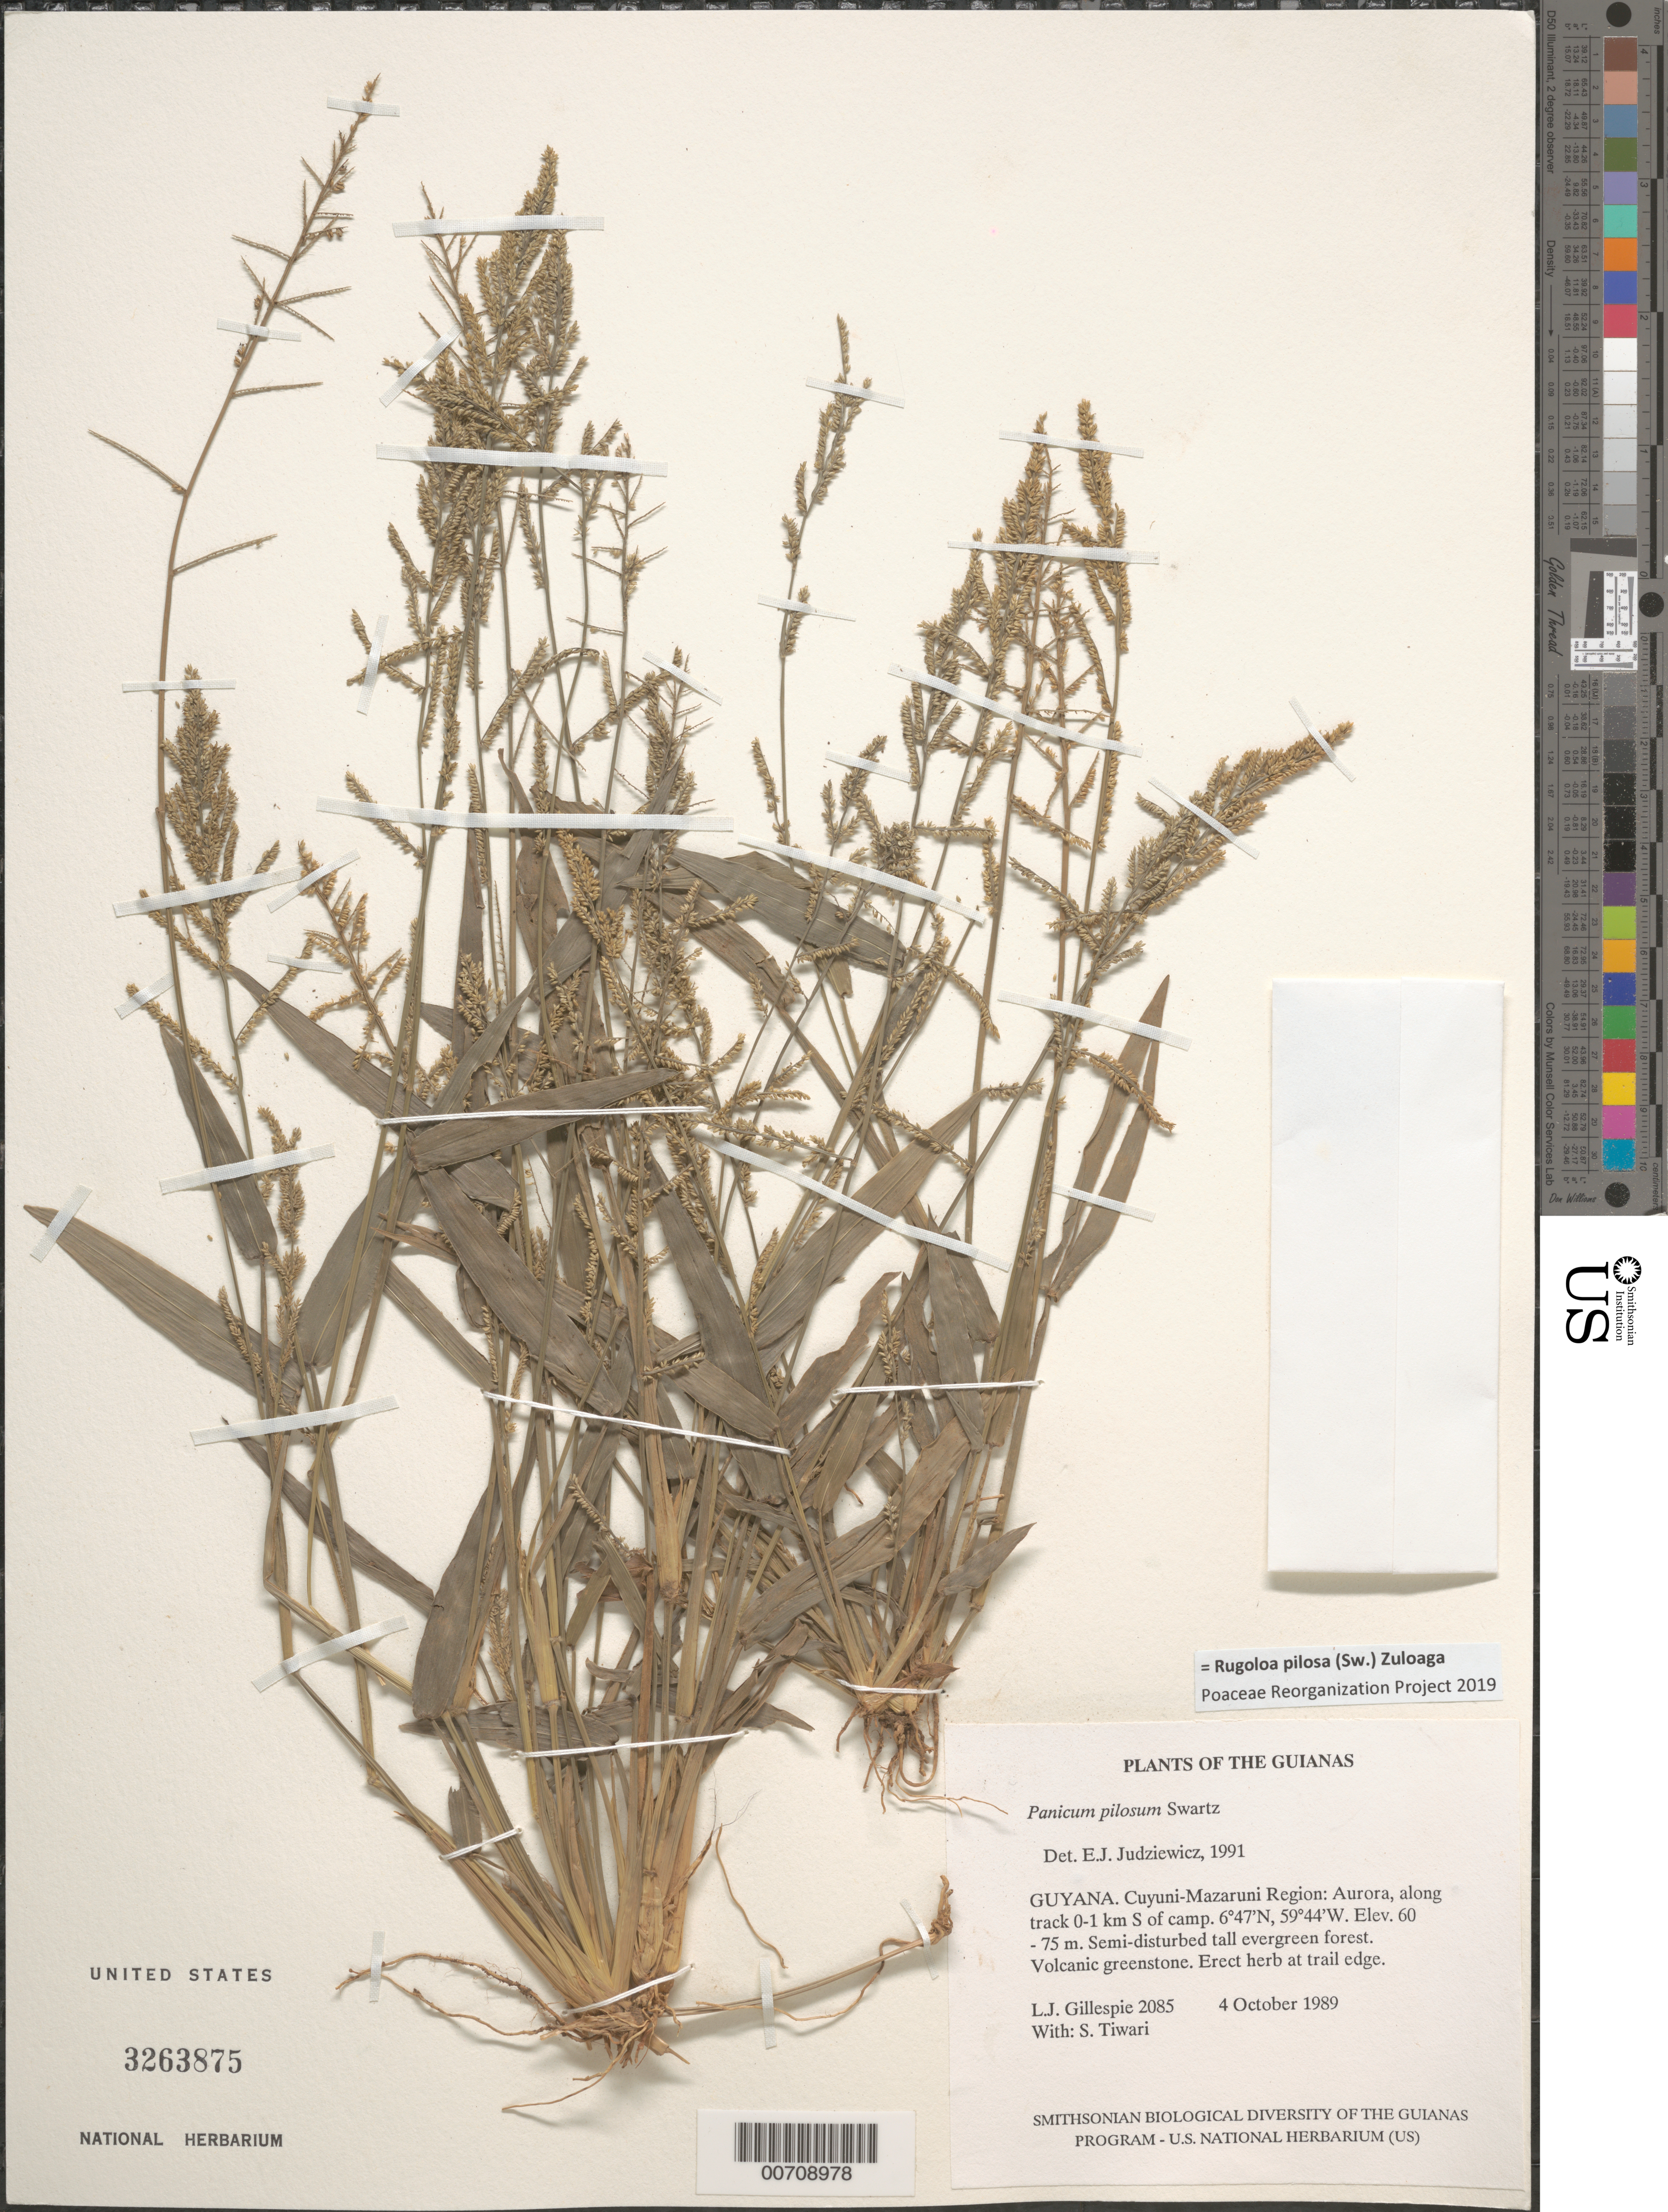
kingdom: Plantae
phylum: Tracheophyta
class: Liliopsida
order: Poales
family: Poaceae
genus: Panicum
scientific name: Panicum pilosum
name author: Sw.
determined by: Judziewicz, E. J.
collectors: L. J. Gillespie & S. Tiwari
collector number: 2085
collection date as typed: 4 October 1989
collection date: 1989-10-04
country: Guyana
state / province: Cuyuni-Mazaruni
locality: Aurora, along track 0-1 km S of camp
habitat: Semi-disturbed tall evergreen forest. Volcanic greenstone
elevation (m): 60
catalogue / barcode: US 3263875